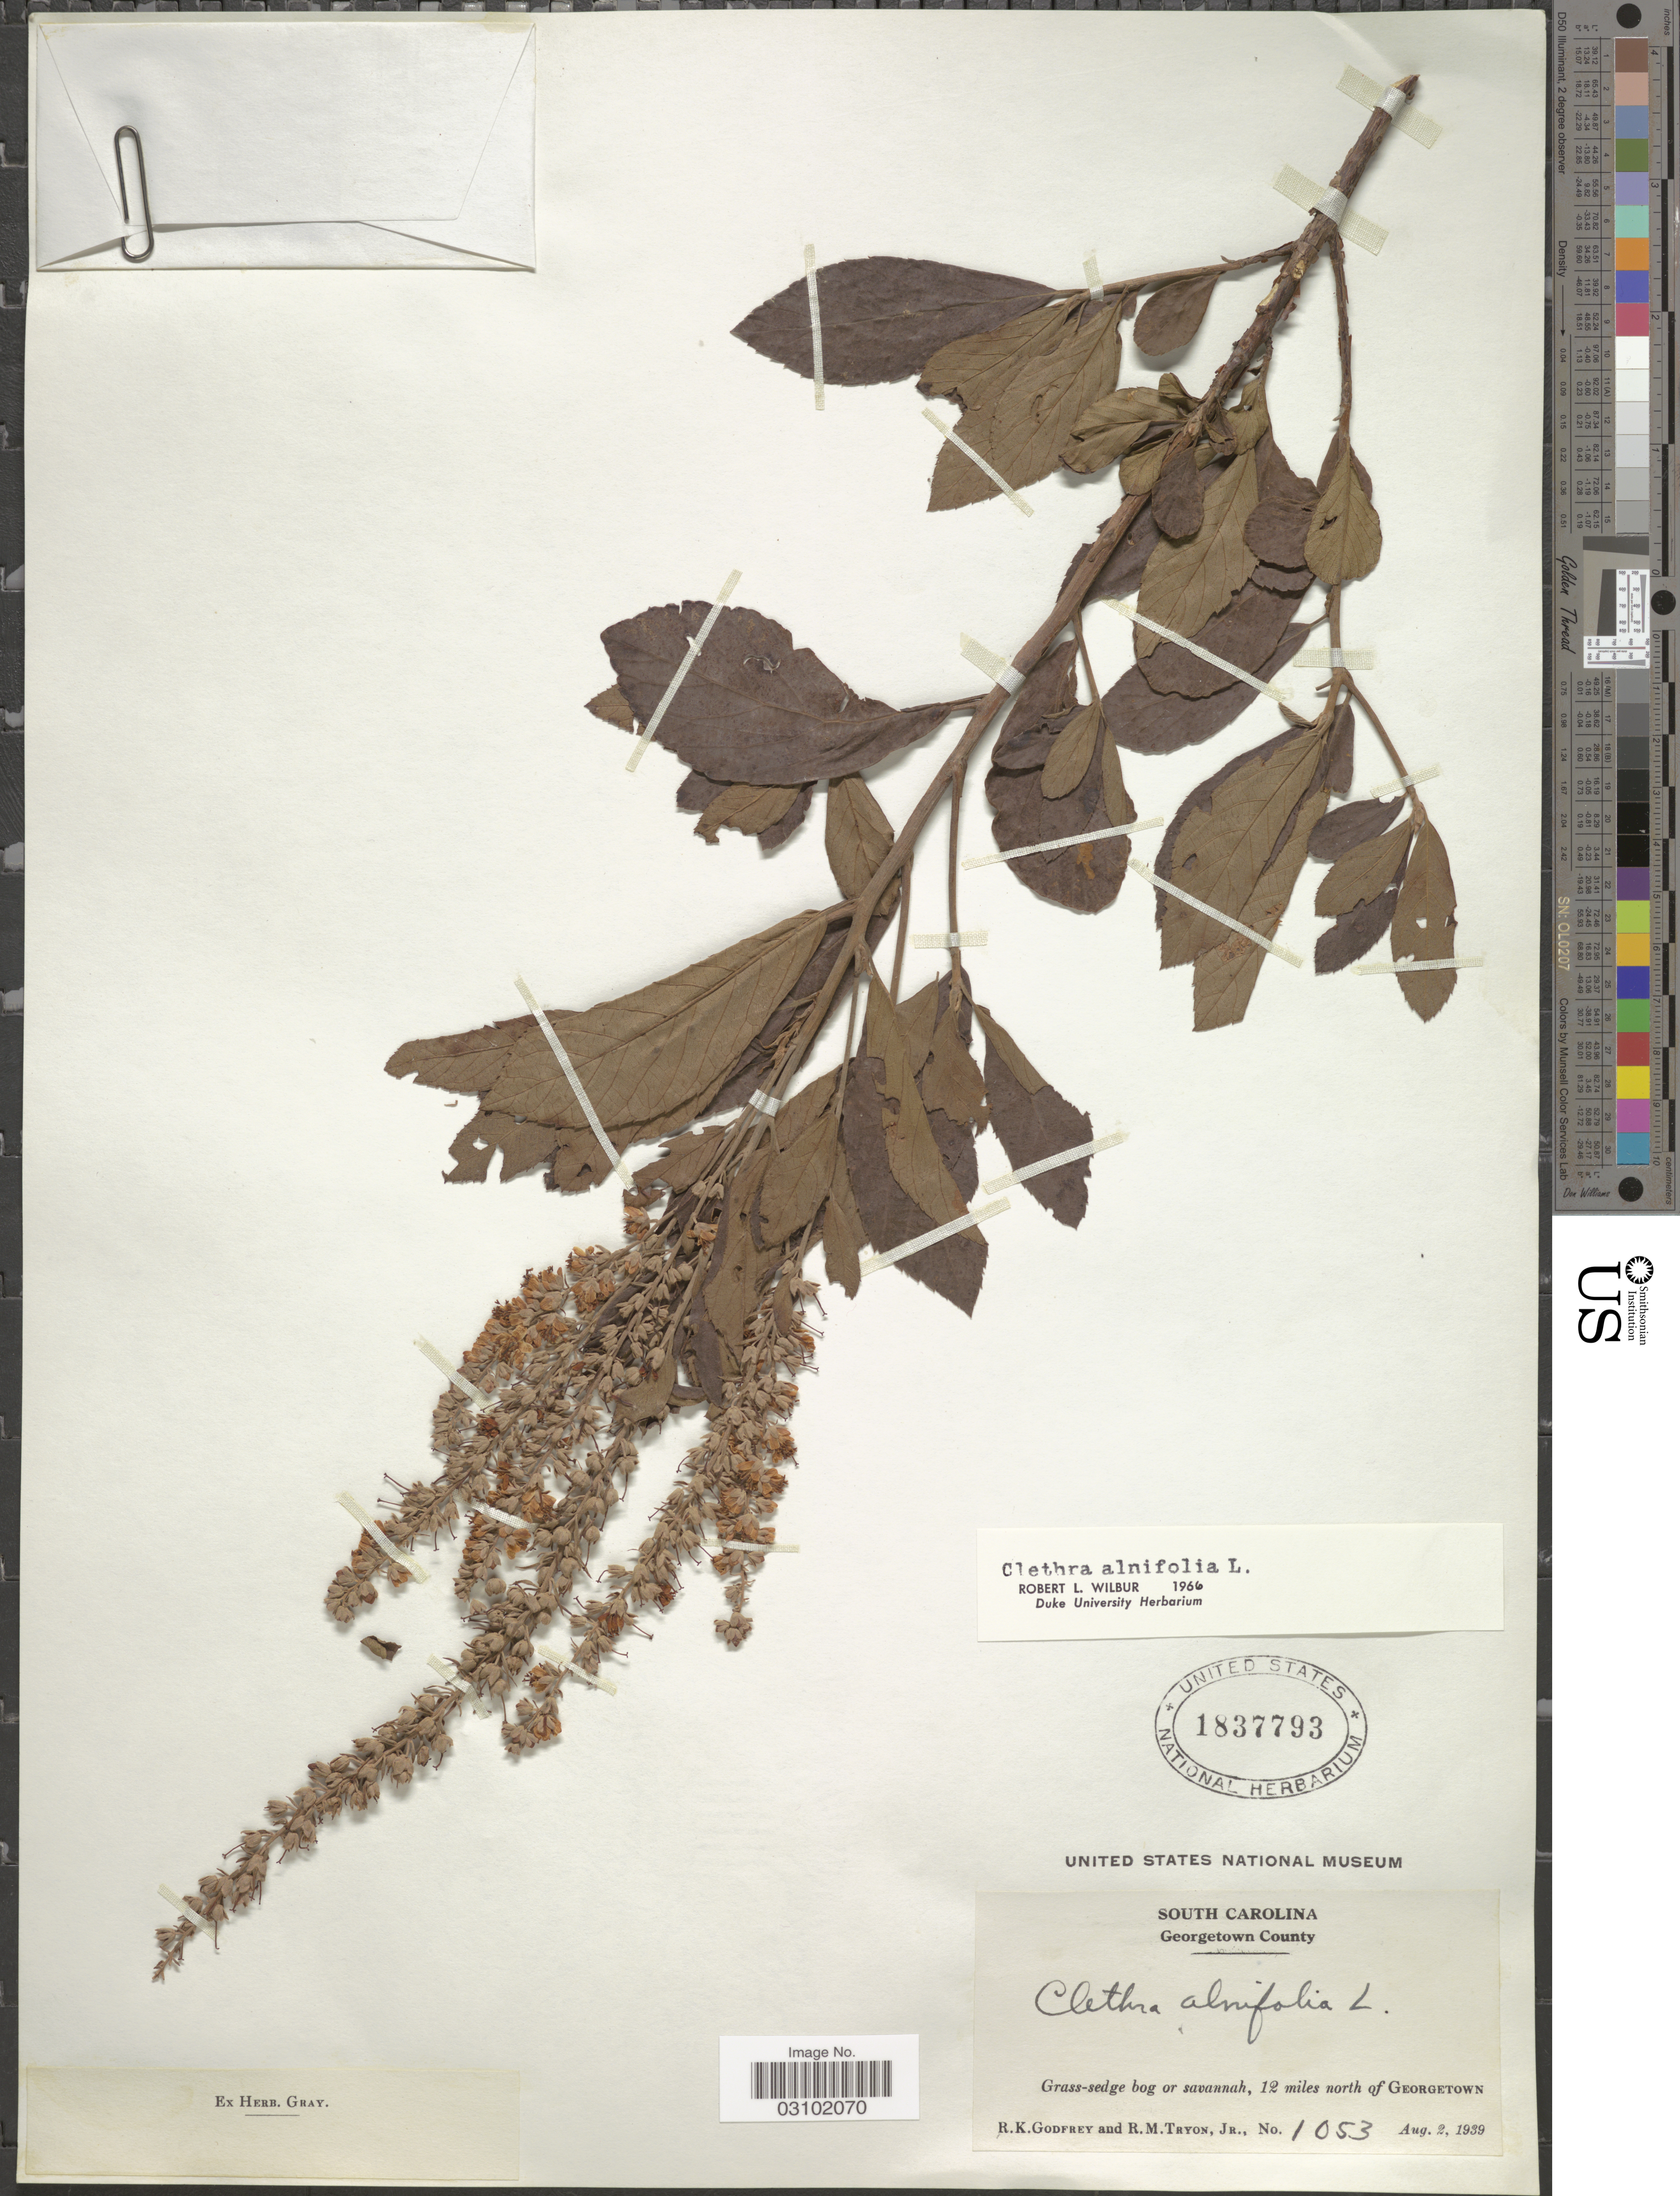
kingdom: Plantae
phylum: Tracheophyta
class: Magnoliopsida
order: Ericales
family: Clethraceae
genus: Clethra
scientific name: Clethra alnifolia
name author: L.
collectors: R. K. Godfrey & R. Tryon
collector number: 1053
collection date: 1939-08-02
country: United States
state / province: South Carolina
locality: Georgetown County, 12 miles north of Georgetown.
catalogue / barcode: US 1837793